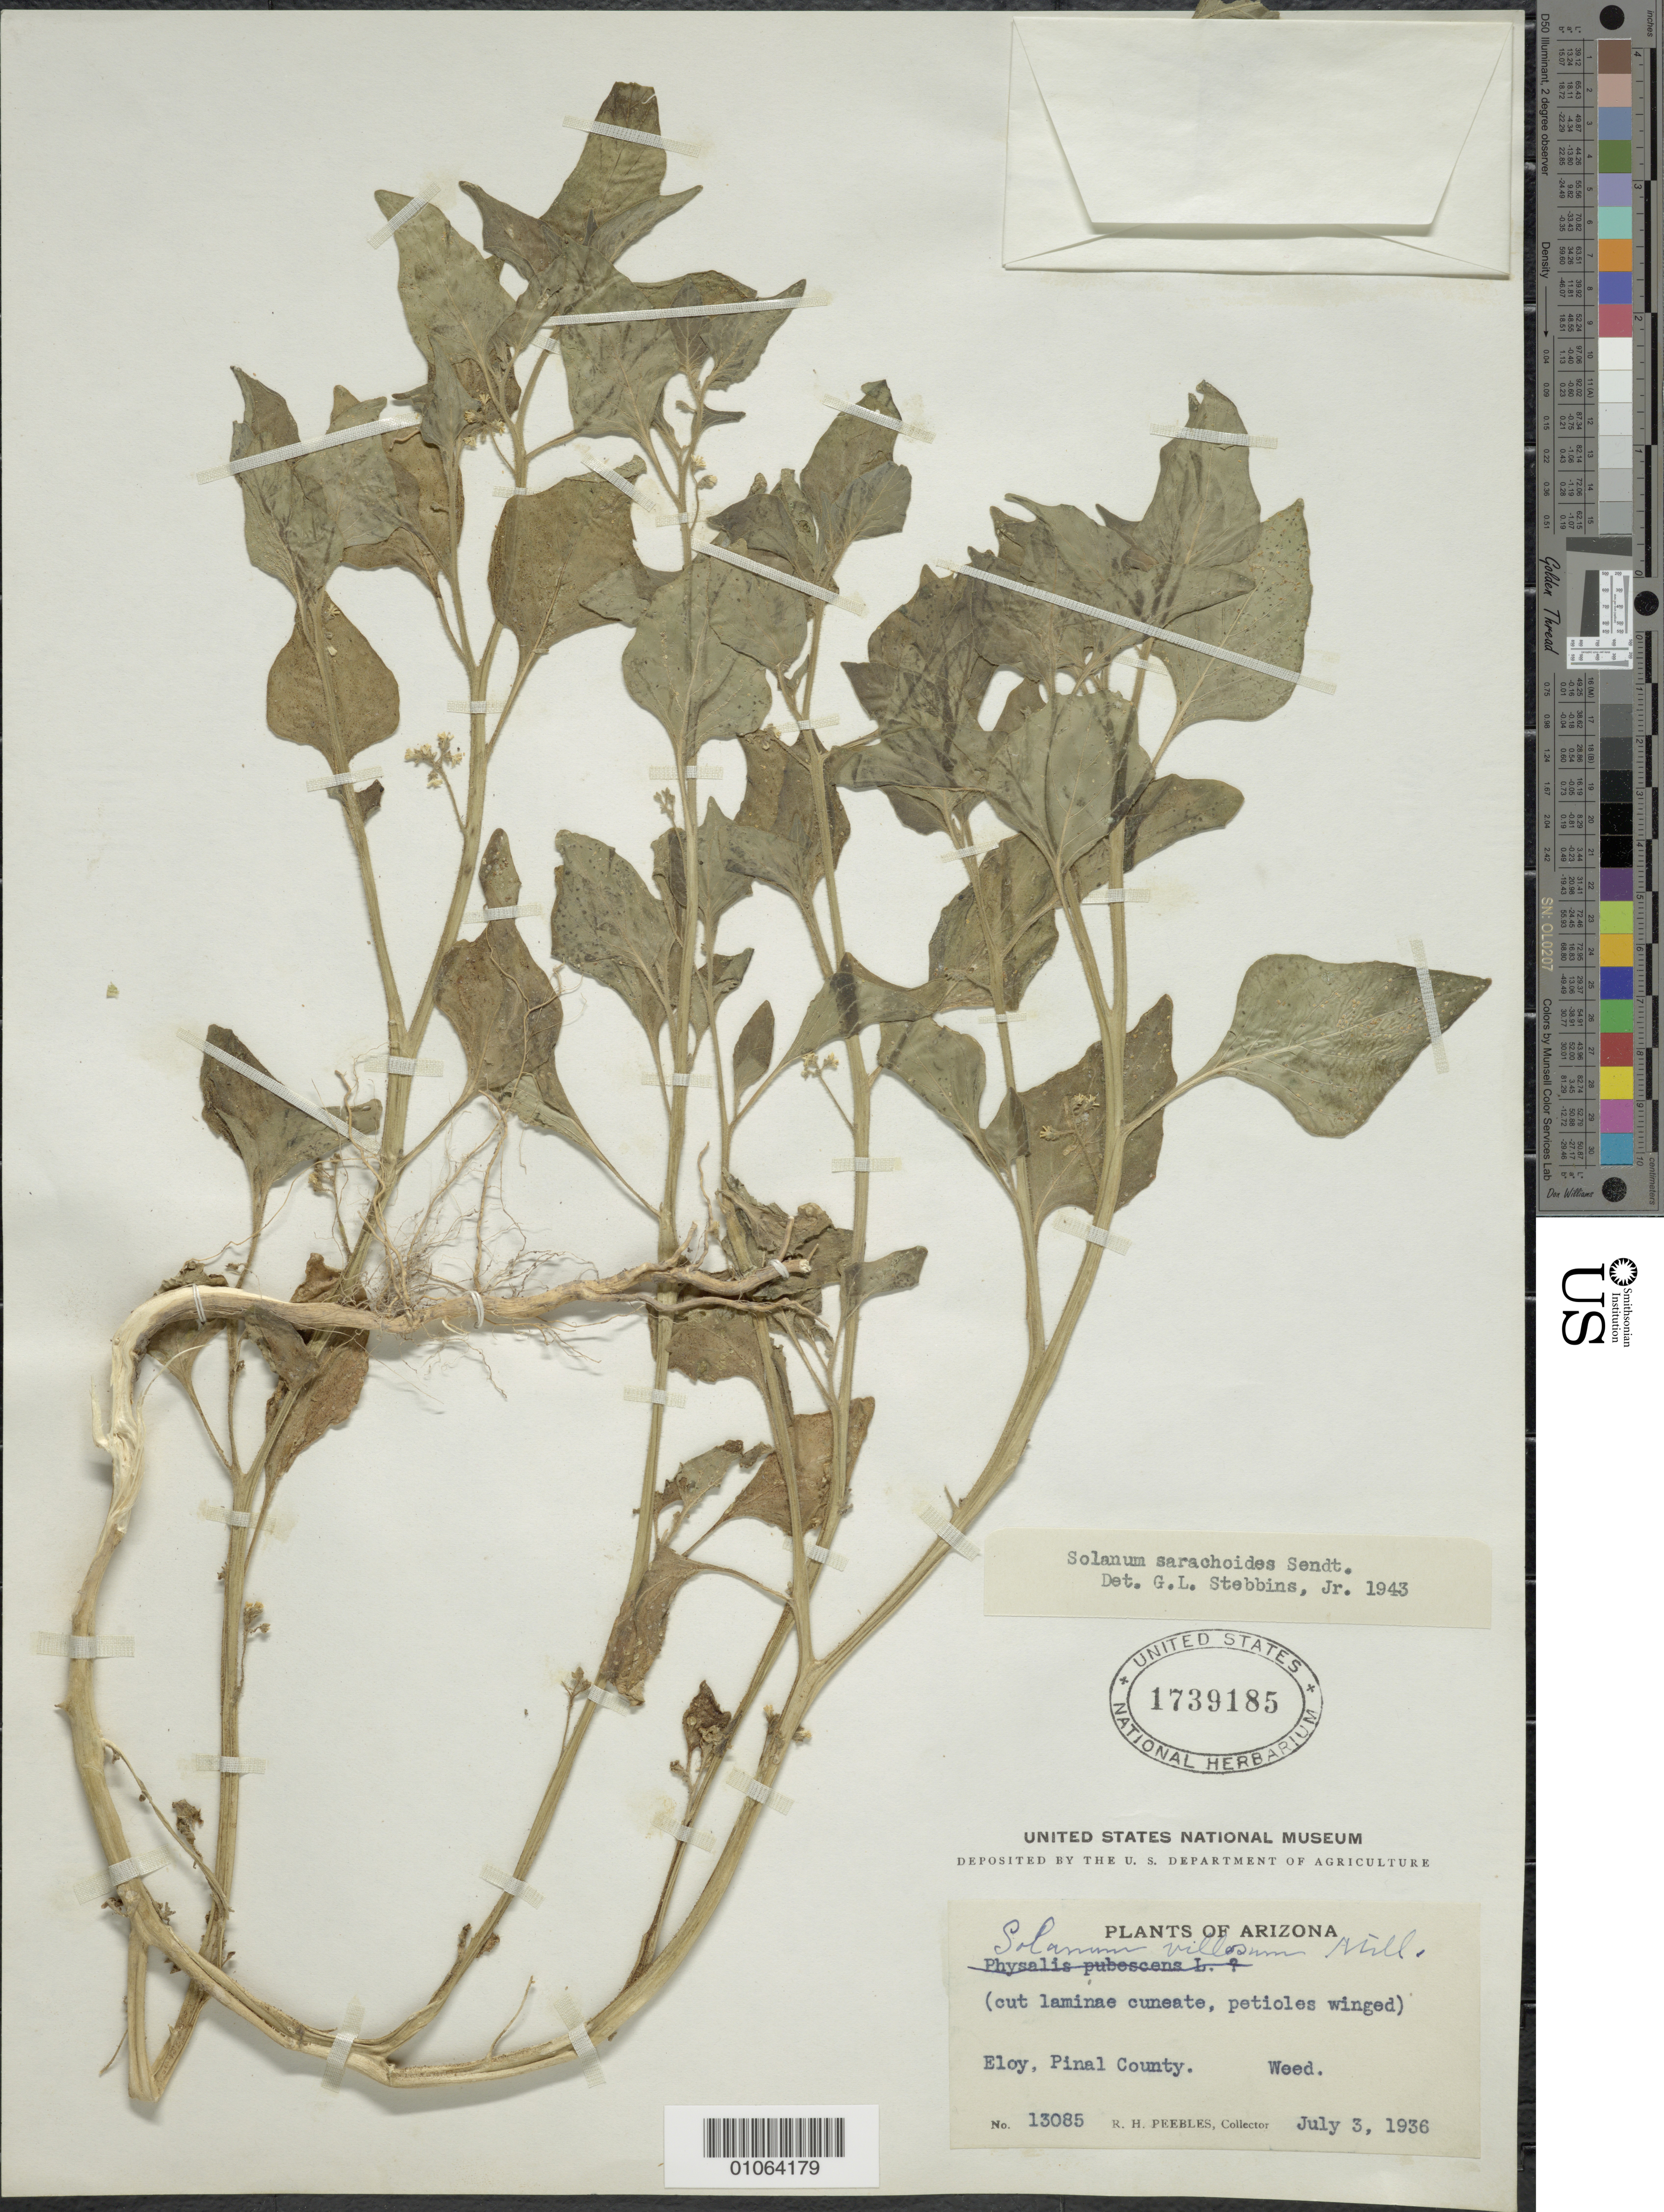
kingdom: Plantae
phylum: Tracheophyta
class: Magnoliopsida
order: Solanales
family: Solanaceae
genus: Solanum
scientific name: Solanum sarachoides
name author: Sendt.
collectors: R. H. Peebles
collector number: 13085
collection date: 1936-07-03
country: United States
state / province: Arizona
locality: Eloy, Pinal County.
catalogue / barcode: US 1739185